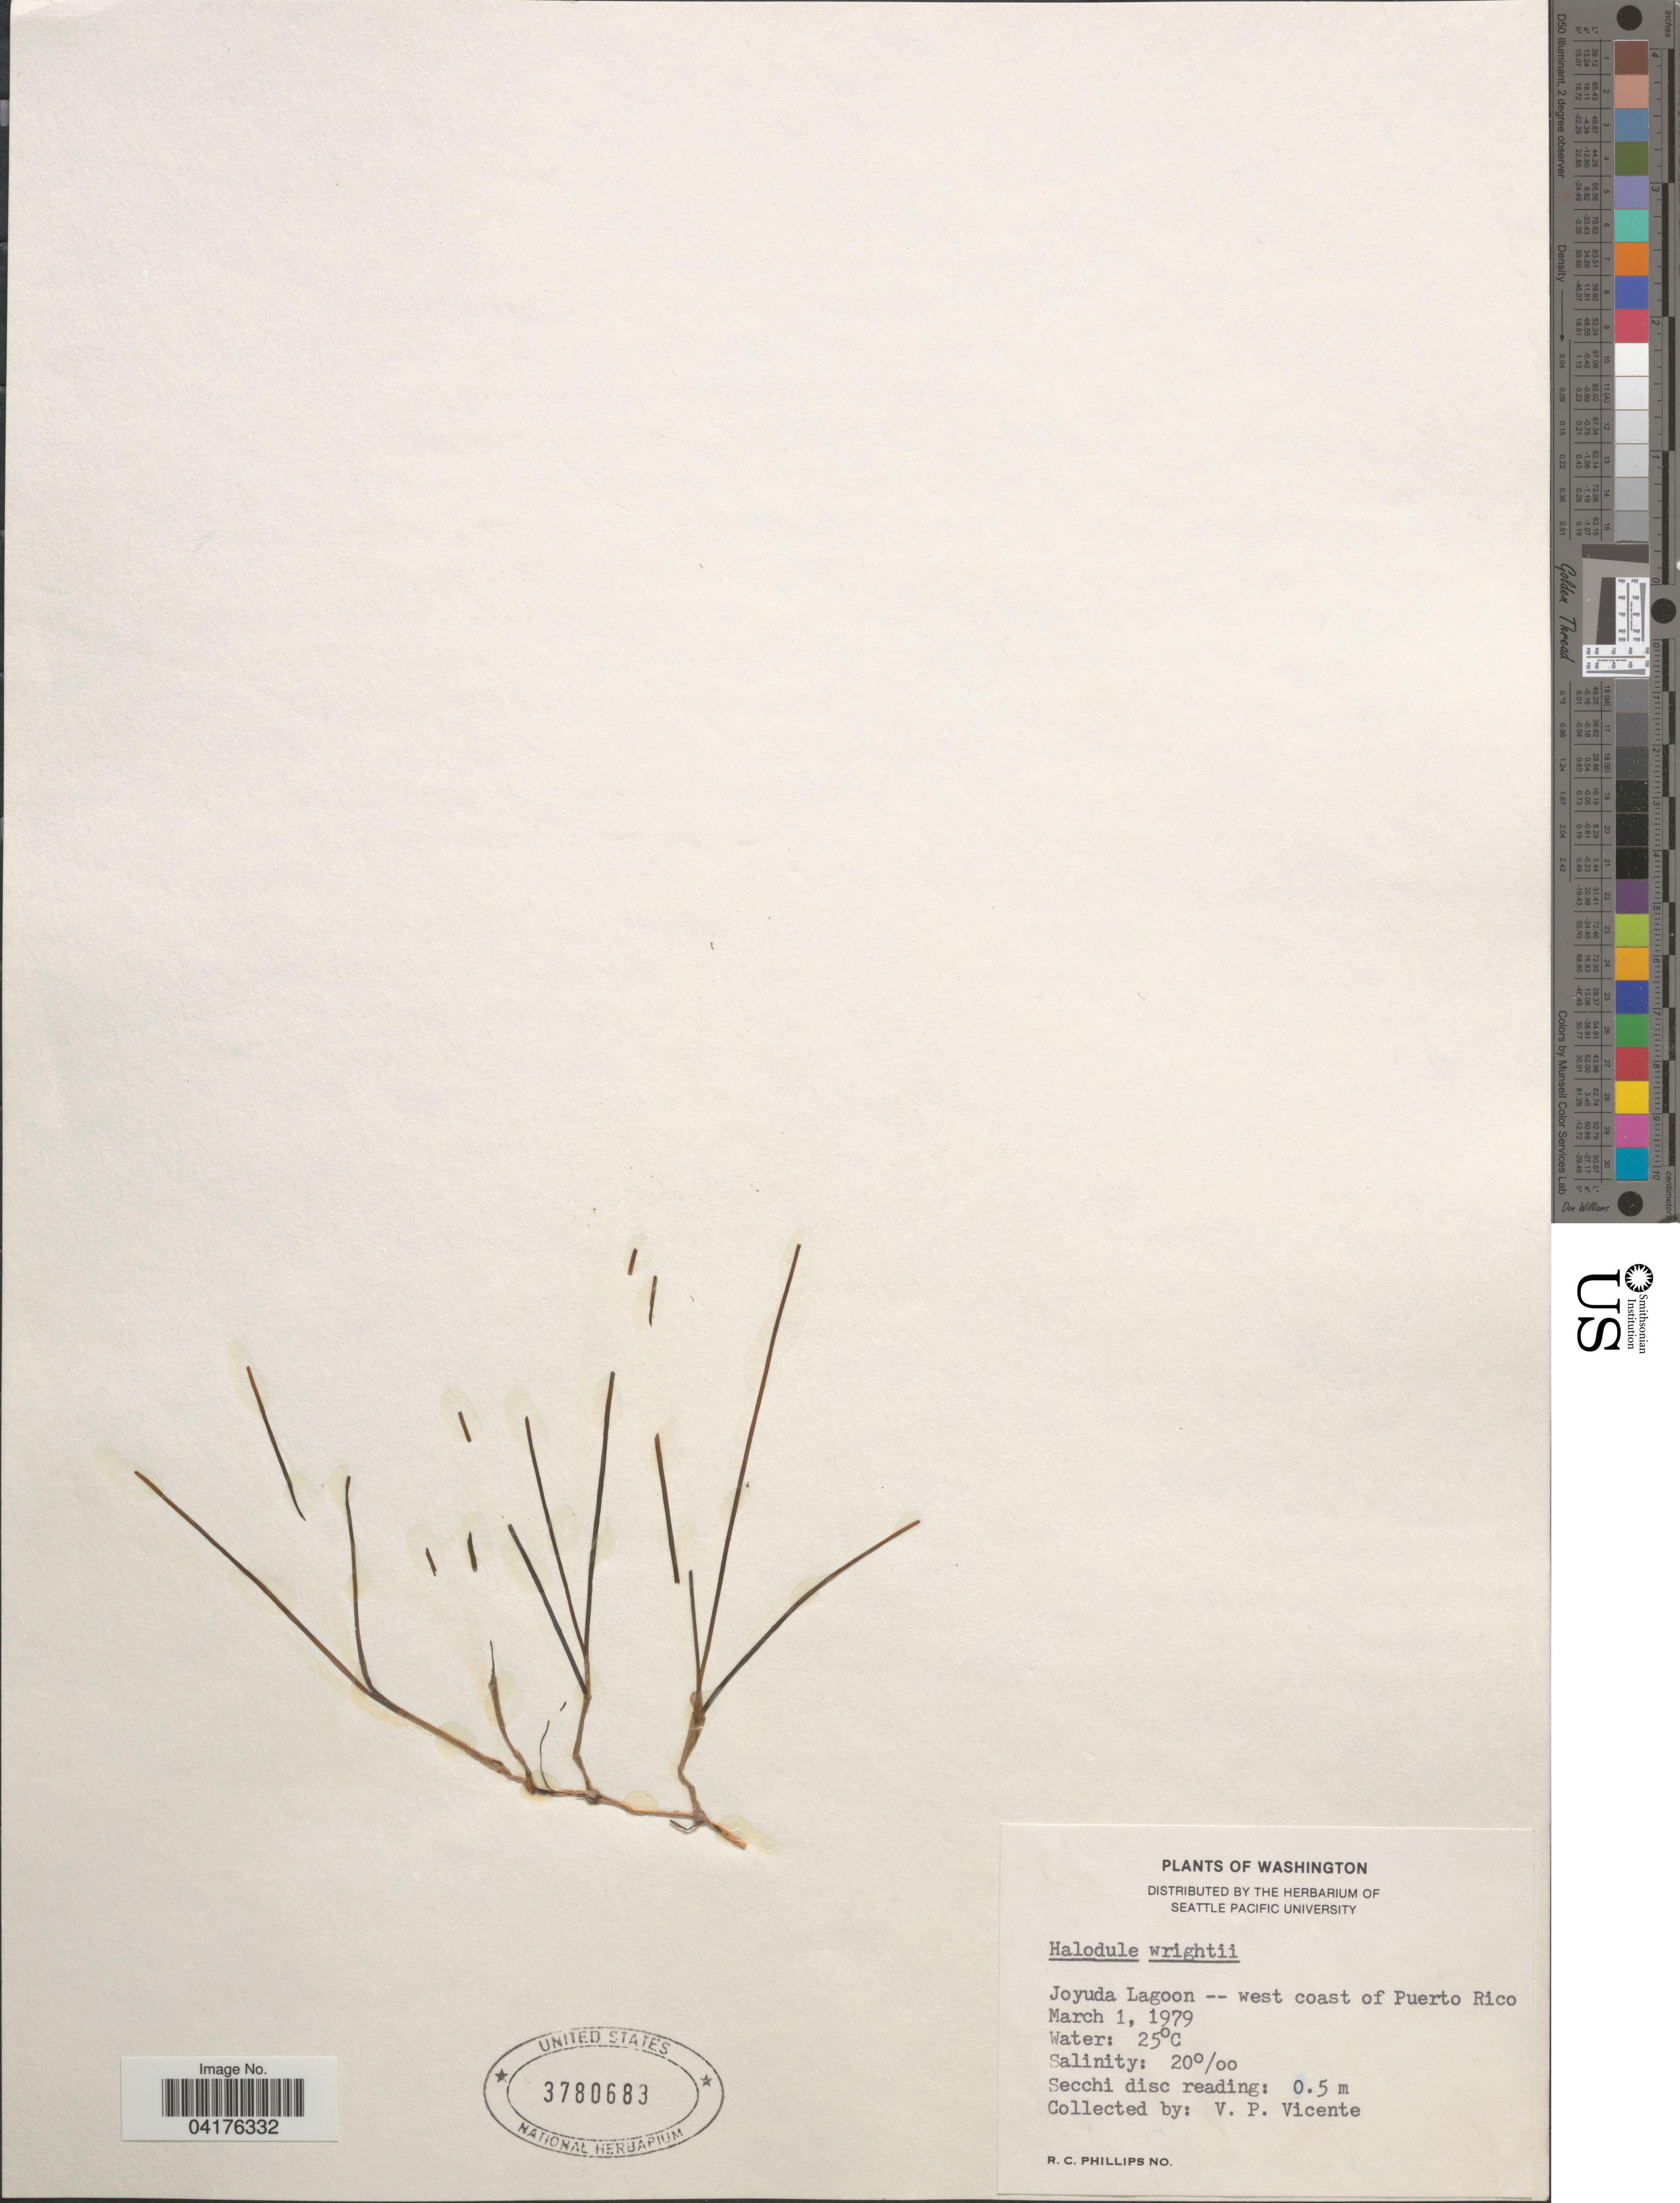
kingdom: Plantae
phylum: Tracheophyta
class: Liliopsida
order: Alismatales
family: Cymodoceaceae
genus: Halodule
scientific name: Halodule wrightii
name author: Asch.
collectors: V. Vicente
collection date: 1979-03-01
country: Puerto Rico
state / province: Cabo Rojo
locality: Joyuda Lagoon -- west coast of Puerto Rico.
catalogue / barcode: US 3780683